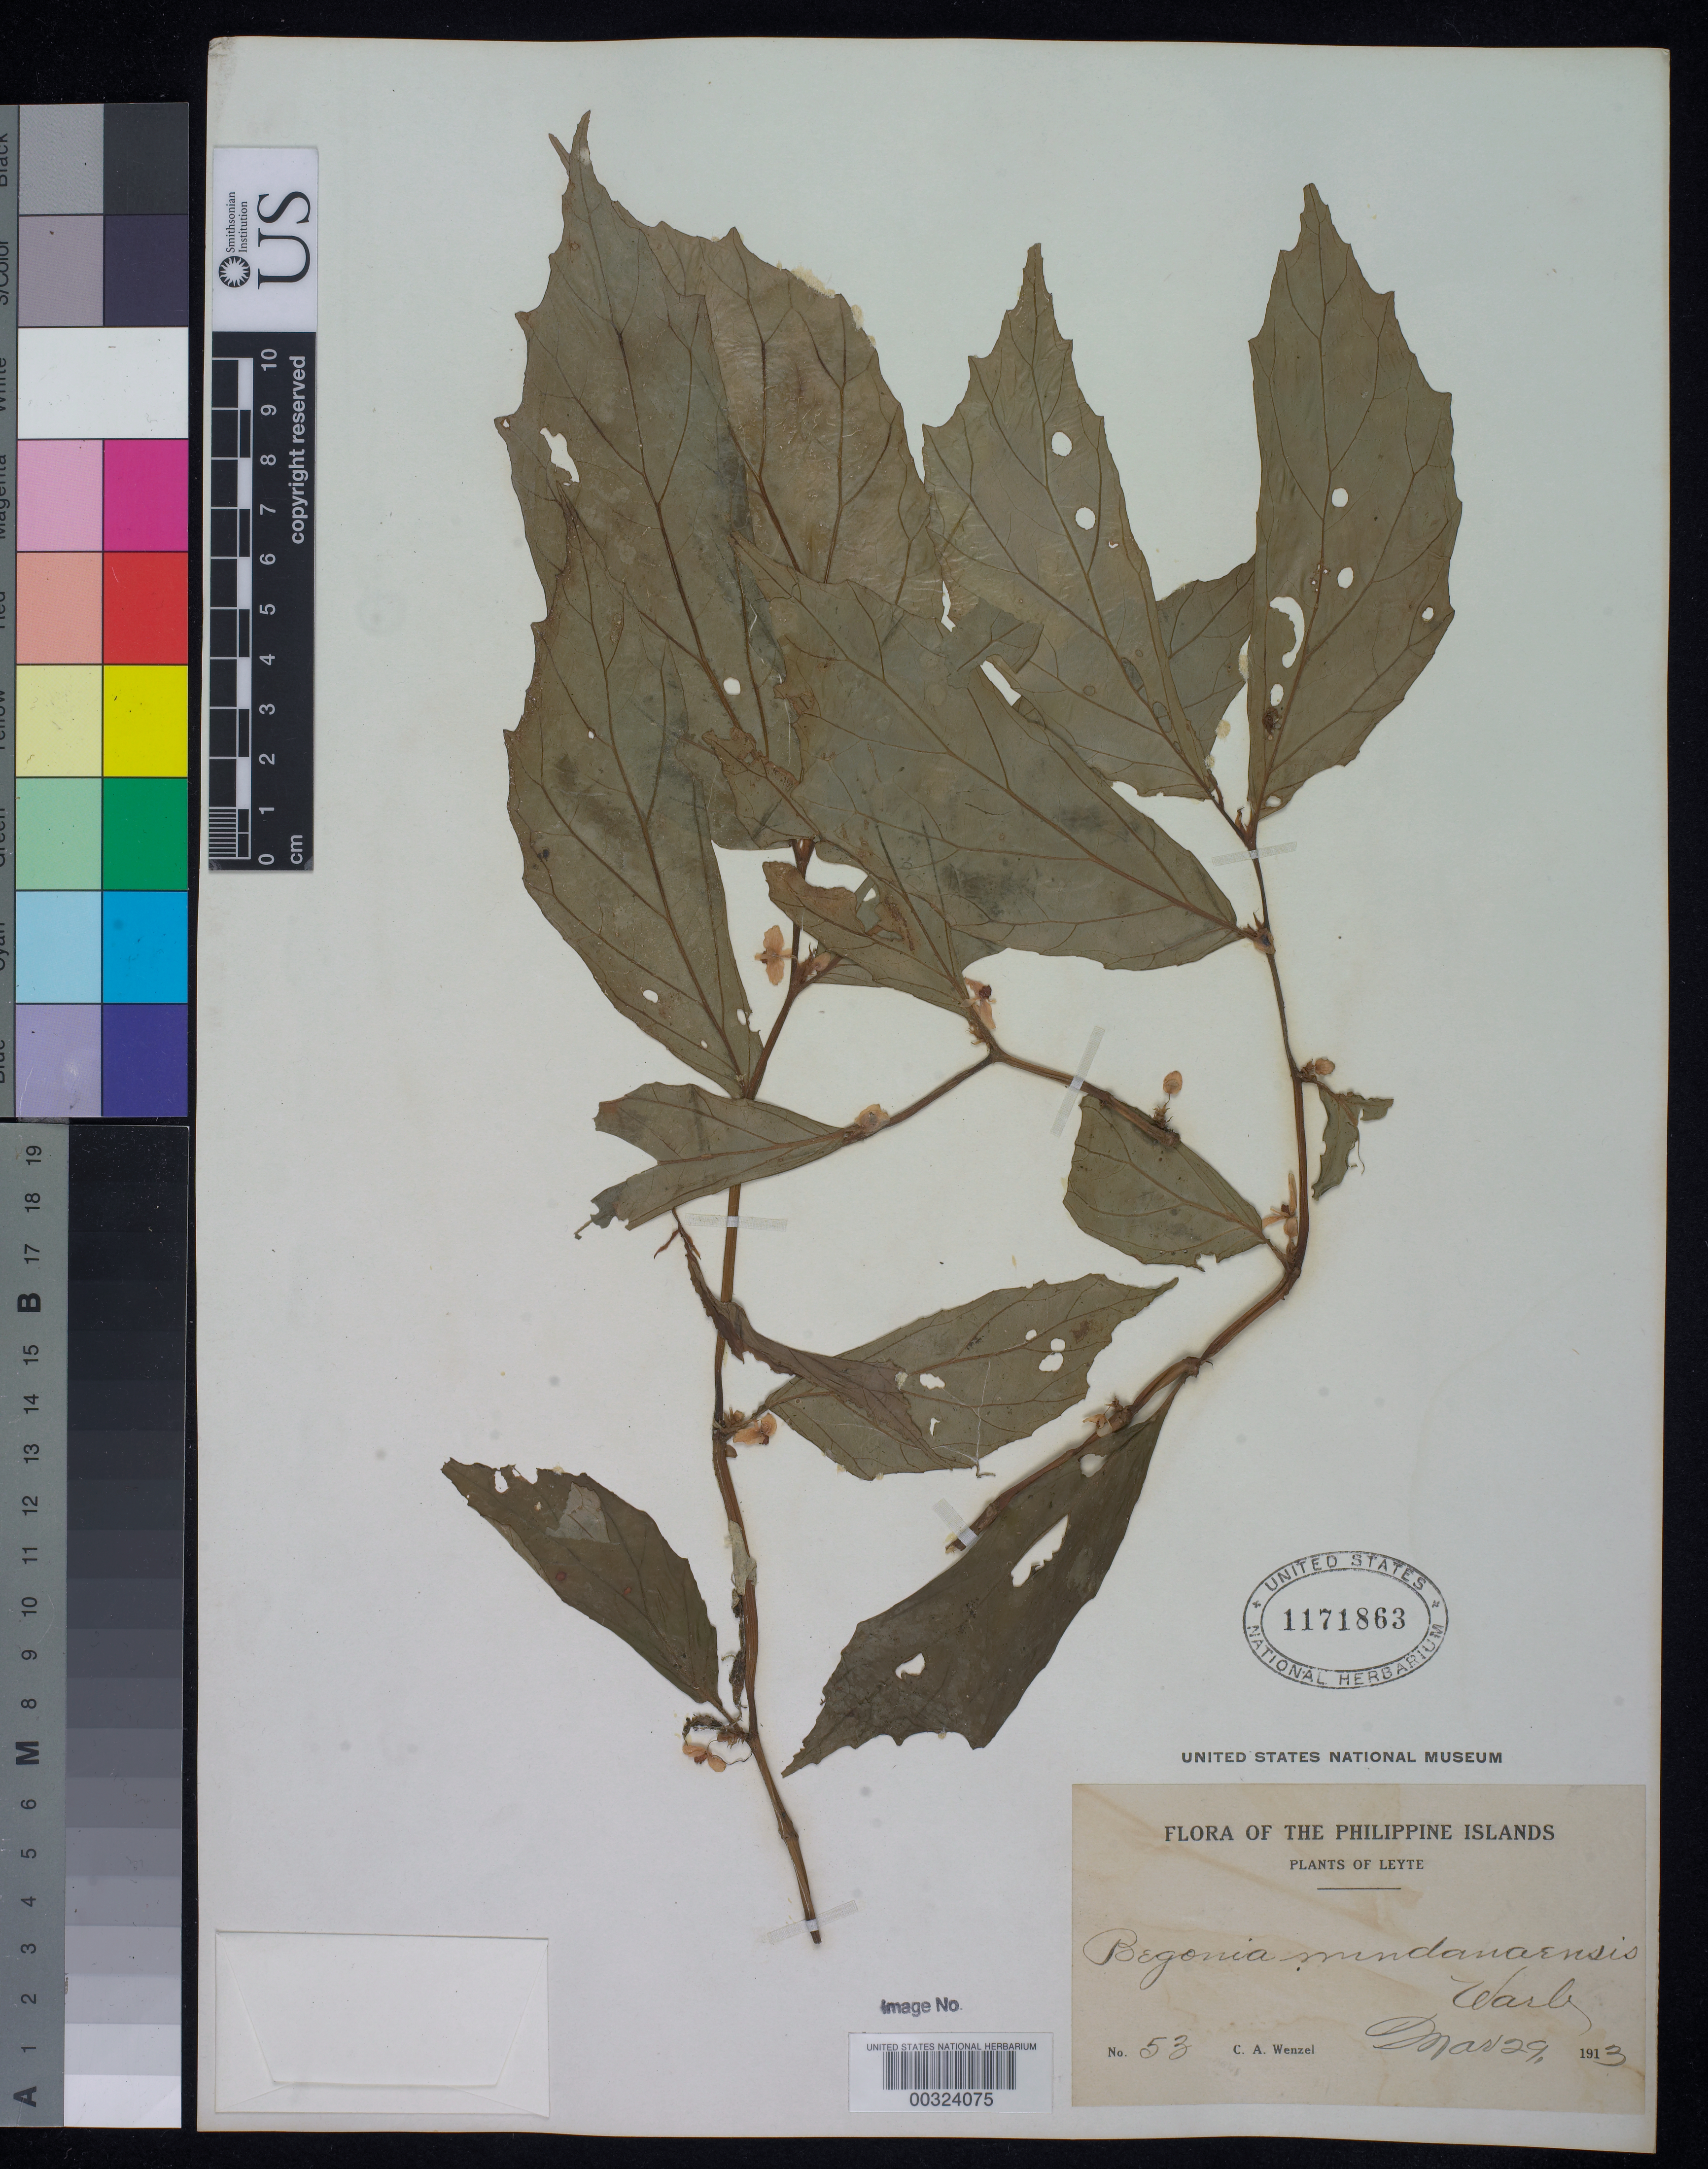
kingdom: Plantae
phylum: Tracheophyta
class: Magnoliopsida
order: Cucurbitales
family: Begoniaceae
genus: Begonia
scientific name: Begonia mindanaensis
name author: Warb.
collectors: C. Wenzel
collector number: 53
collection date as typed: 29 Mar 1913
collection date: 1913-03-29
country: Philippines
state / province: Eastern Visayas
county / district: Leyte / Southern Leyte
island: Leyte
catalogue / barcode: US 1171863